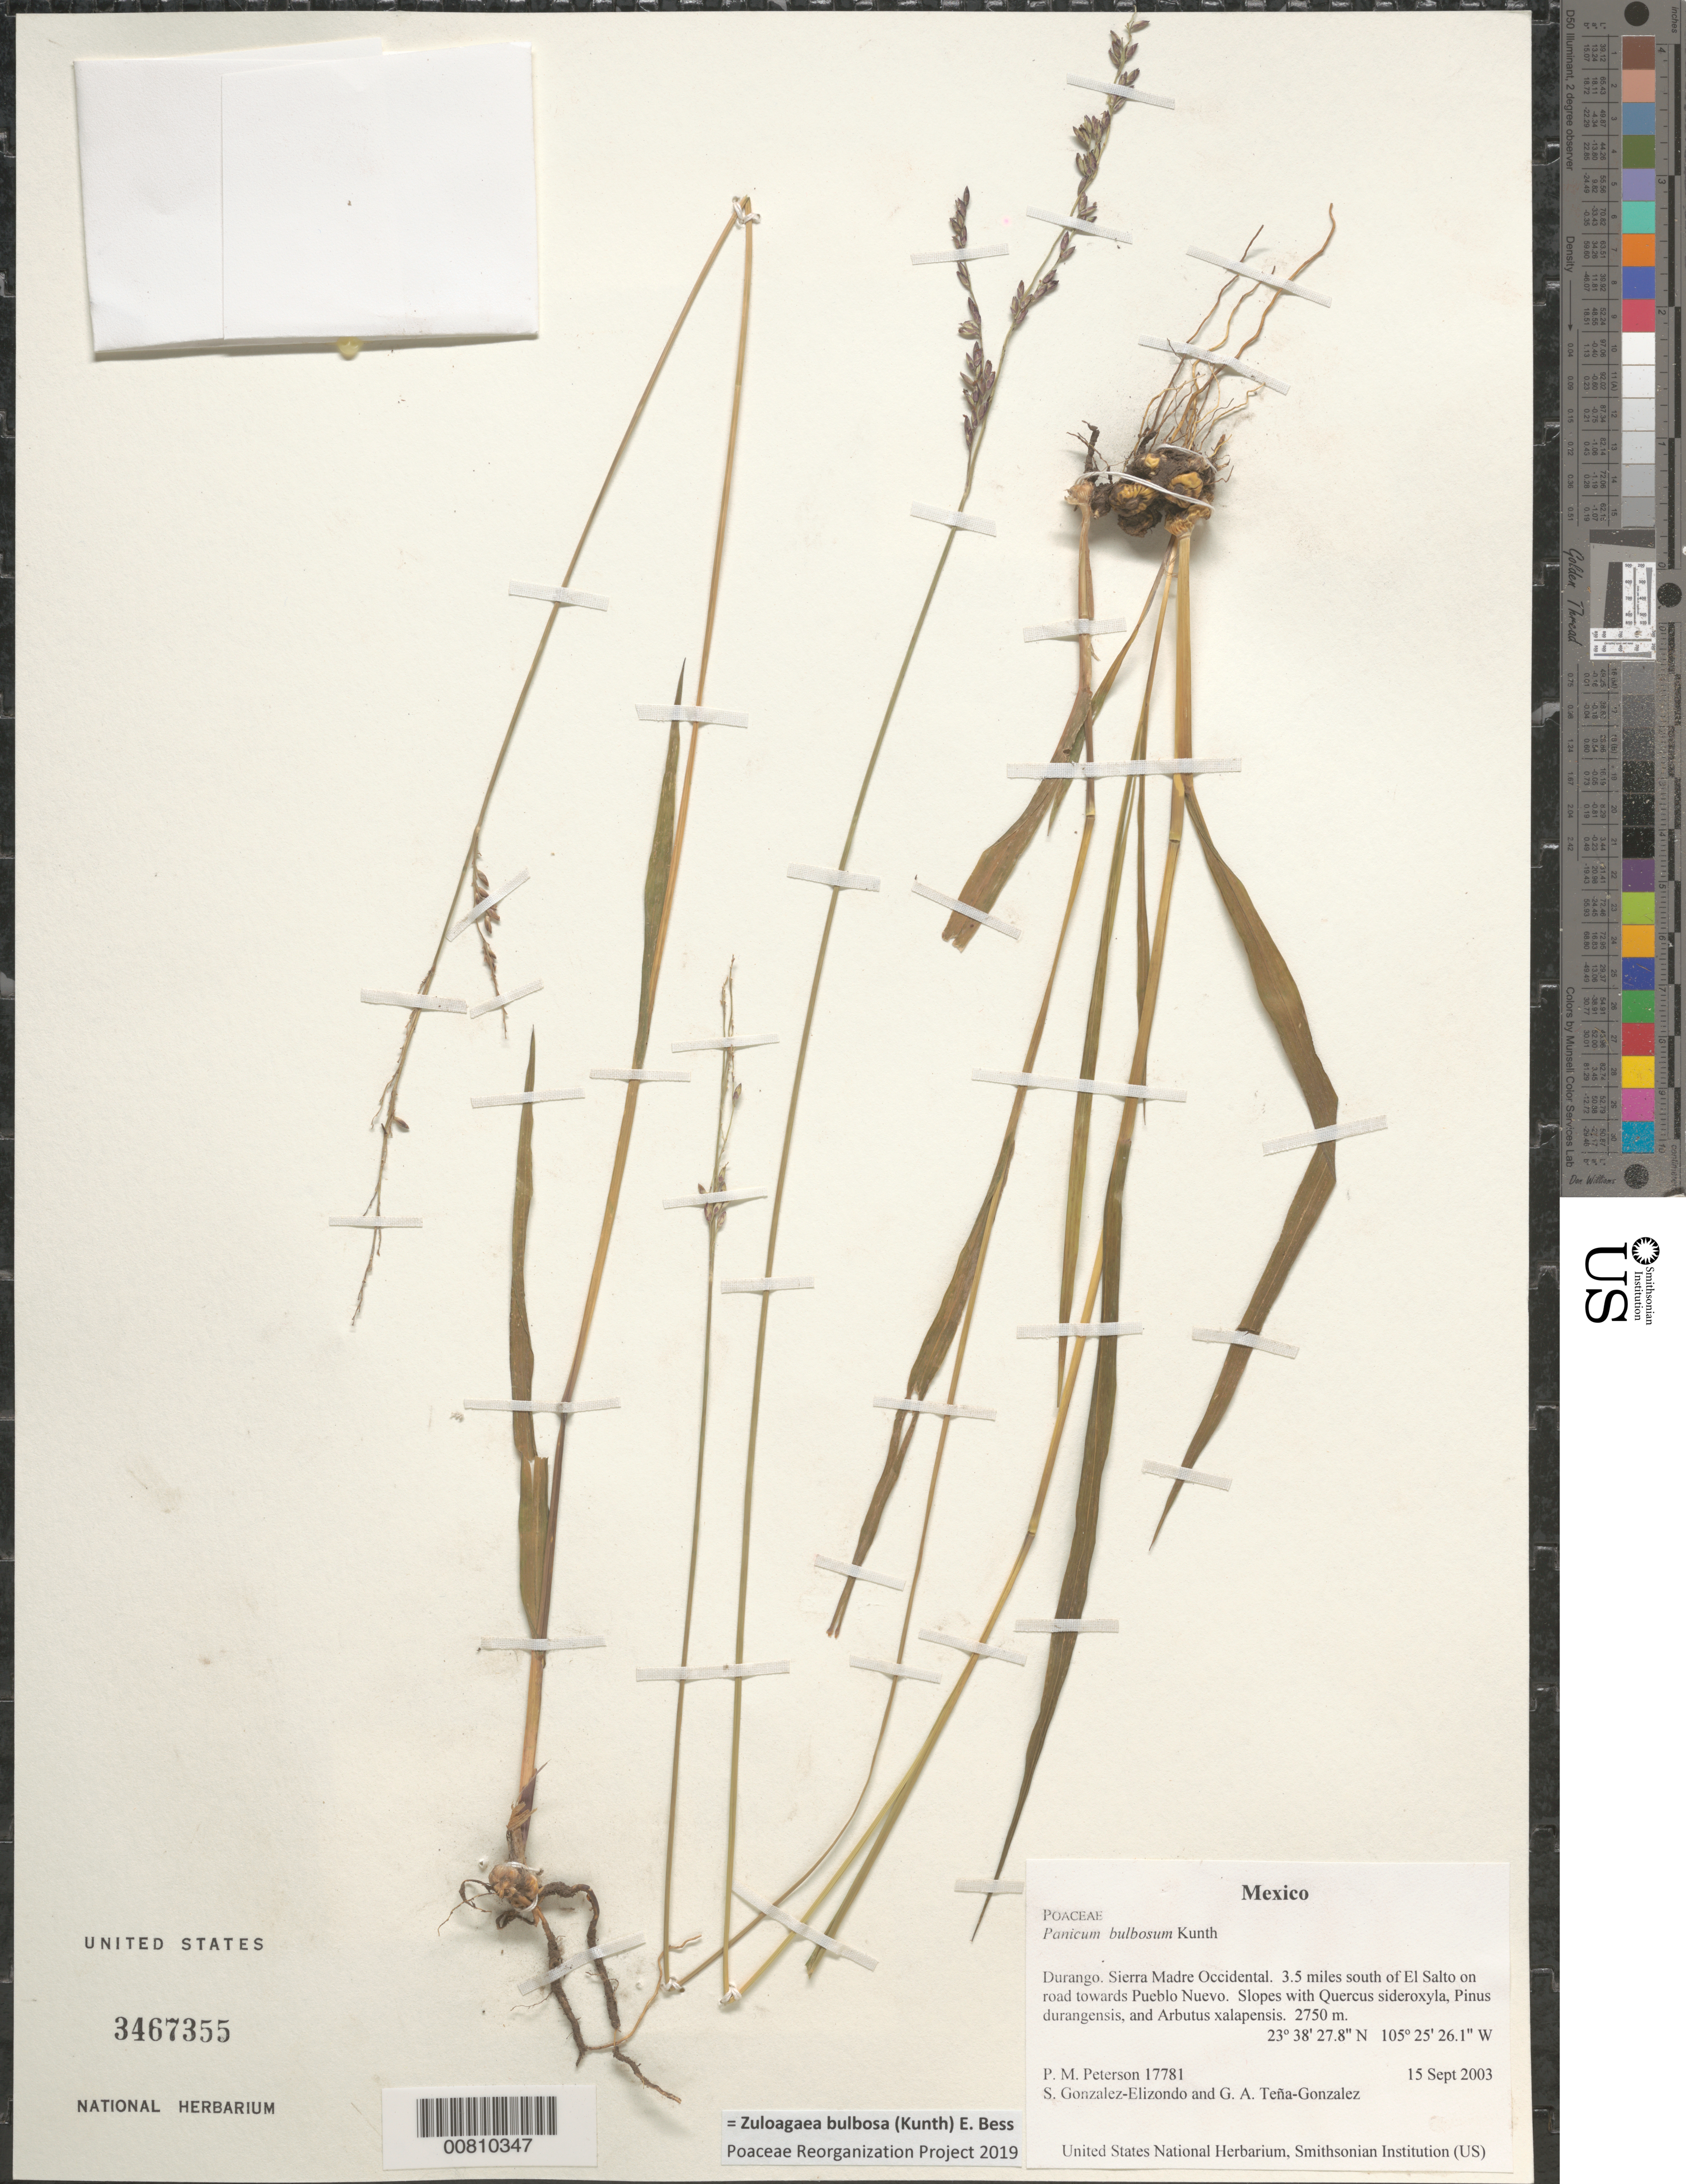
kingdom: Plantae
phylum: Tracheophyta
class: Liliopsida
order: Poales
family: Poaceae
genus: Panicum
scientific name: Panicum bulbosum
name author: Kunth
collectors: P. M. Peterson, M. S. González-Elizondo & G. Teña-Gonzalez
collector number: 17781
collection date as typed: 15 Sep 2003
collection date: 2003-09-15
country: Mexico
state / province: Durango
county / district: Sierra Madre Occidental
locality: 3.5 miles south of El Salto on road towards Pueblo Nuevo. Slopes with Quercus sideroxyla, Pinus durangensis, and Arbutus xalapensis.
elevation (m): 2750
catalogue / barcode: US 3467355